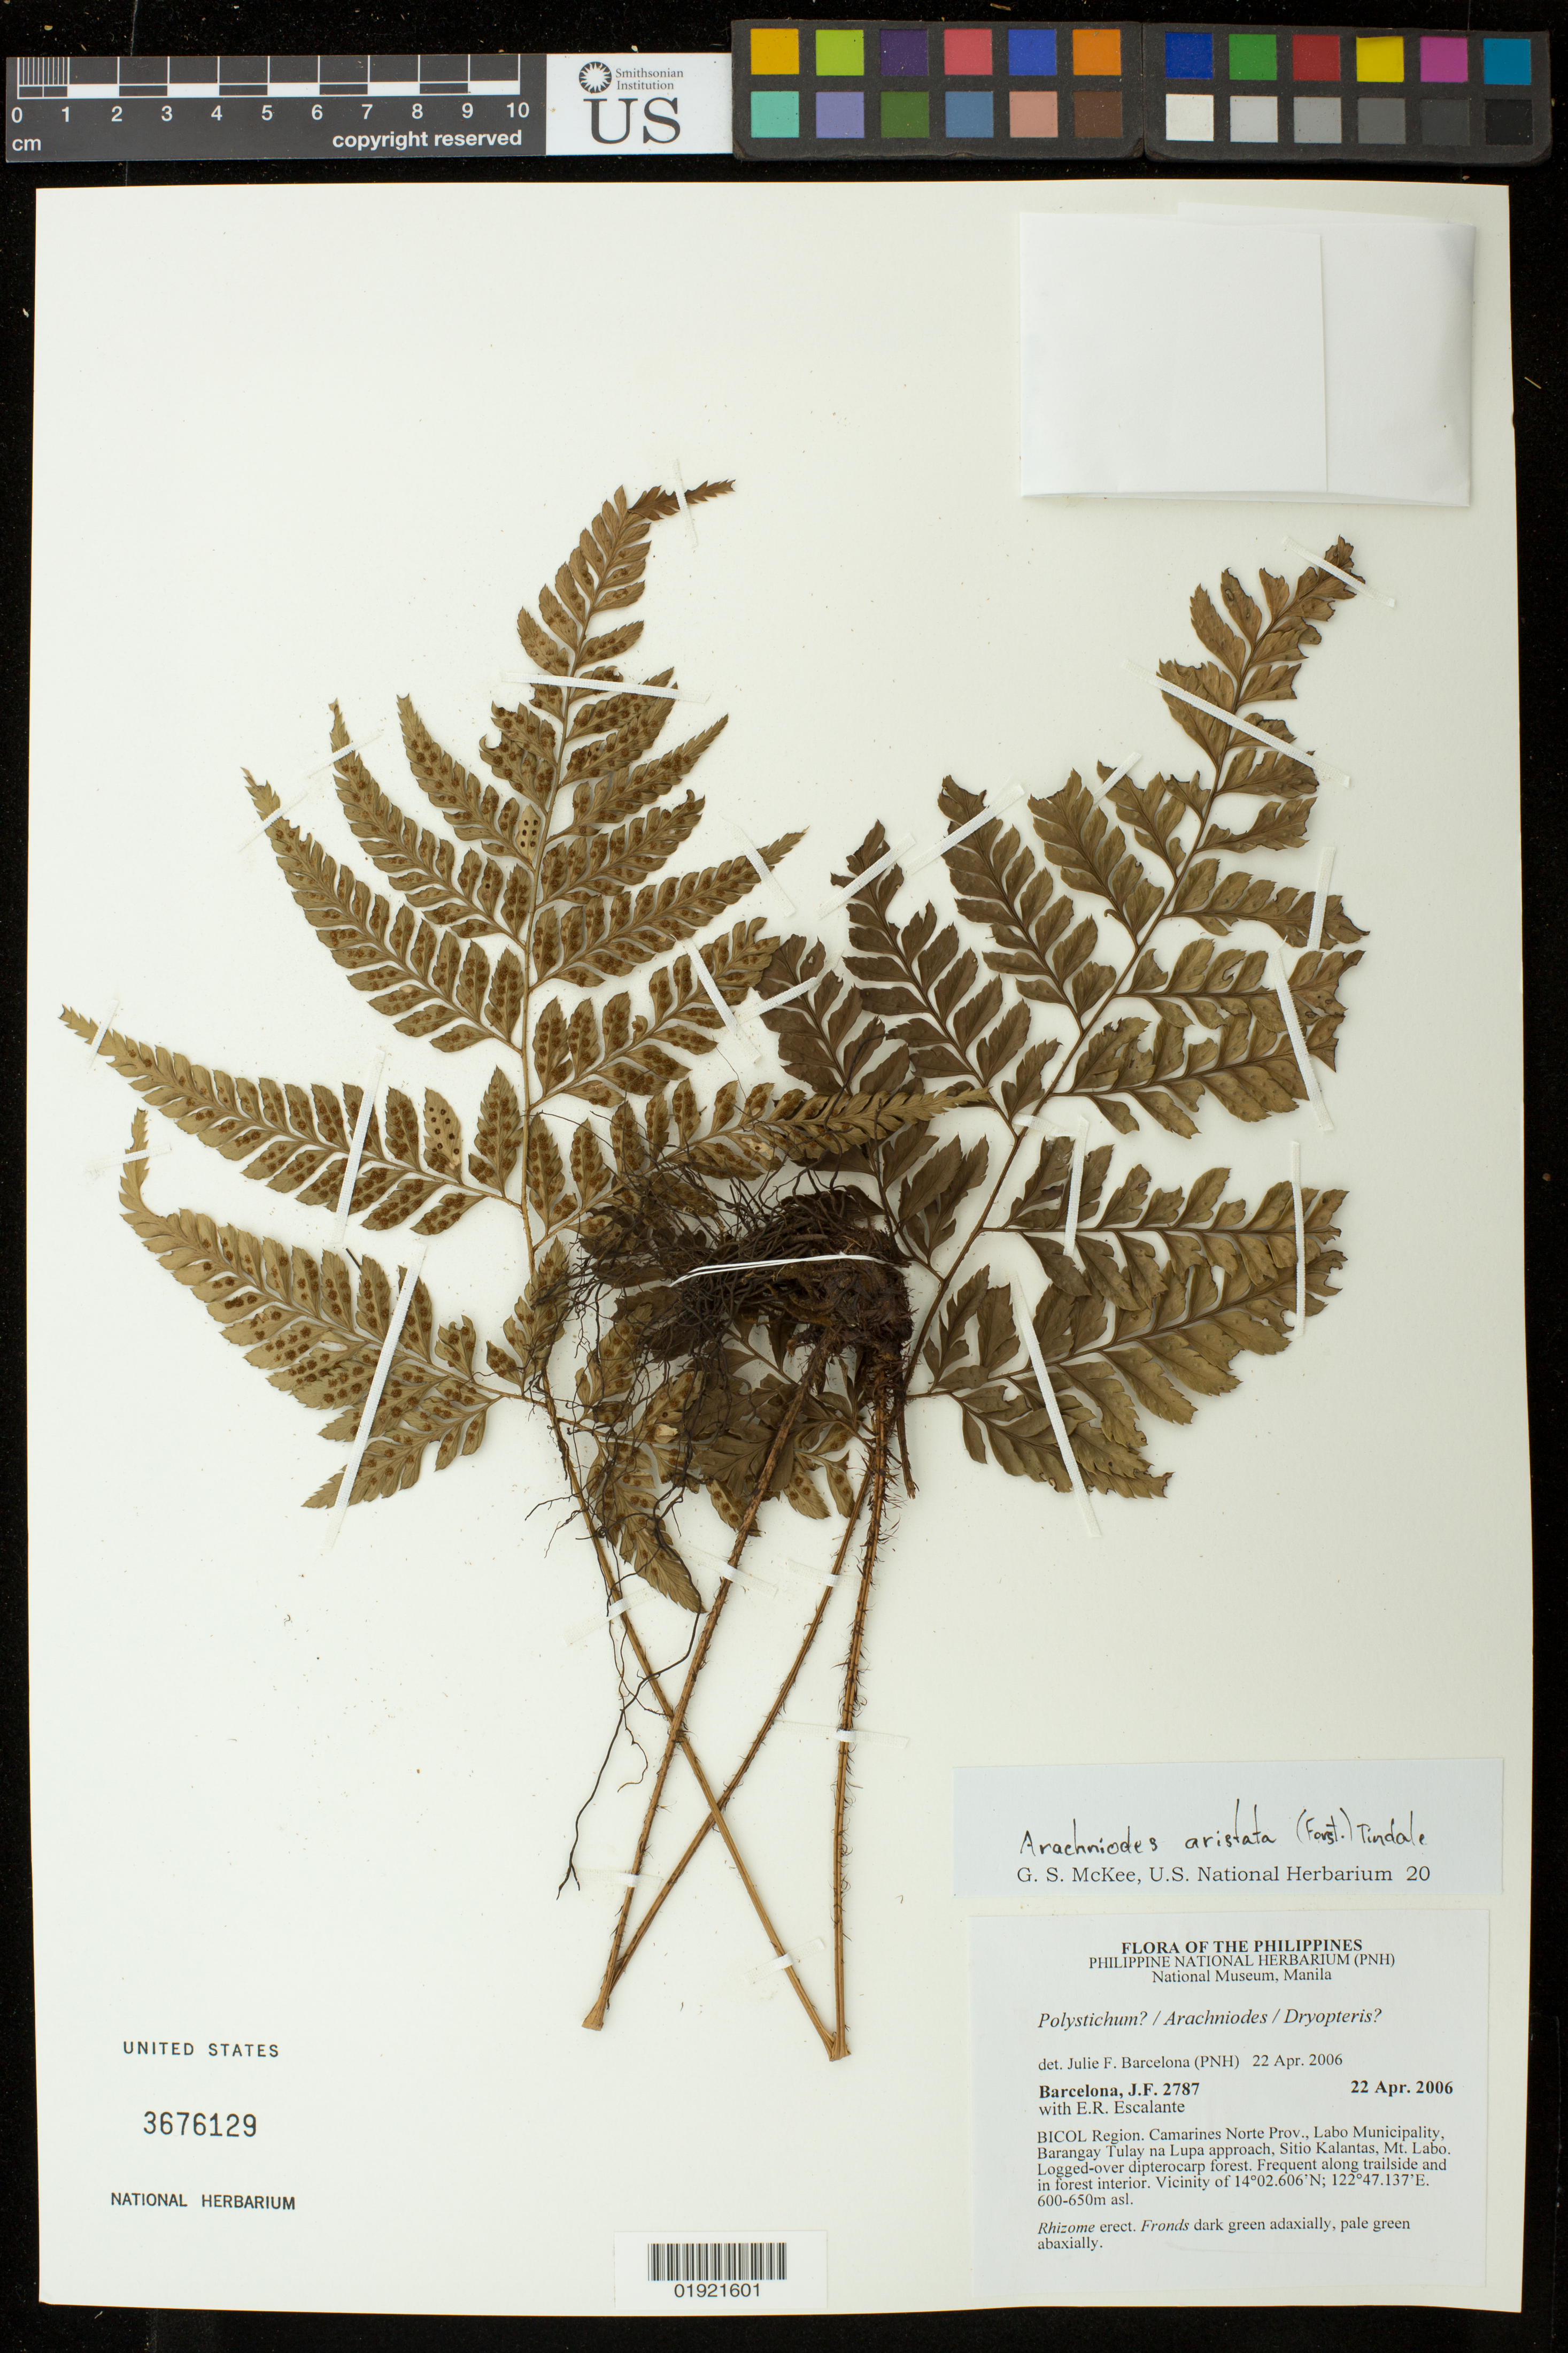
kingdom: Plantae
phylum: Tracheophyta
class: Polypodiopsida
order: Polypodiales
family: Dryopteridaceae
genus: Arachniodes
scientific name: Arachniodes aristata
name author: (G. Forst.) Tindale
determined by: McKee, G. S., (US), NMNH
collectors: J. F. Barcelona & E. Escalante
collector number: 2787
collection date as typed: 22 Apr. 2006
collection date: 2006-04-22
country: Philippines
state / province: Bicol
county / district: Camarines Norte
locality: Labo Municipality, Barangay Tulay na Lupa approach, Sitio Kalantas, Mt. Labo. Logged-over dipterocarp forest.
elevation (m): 600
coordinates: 14 02.606 N, 122 47.137 E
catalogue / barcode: US 3676129